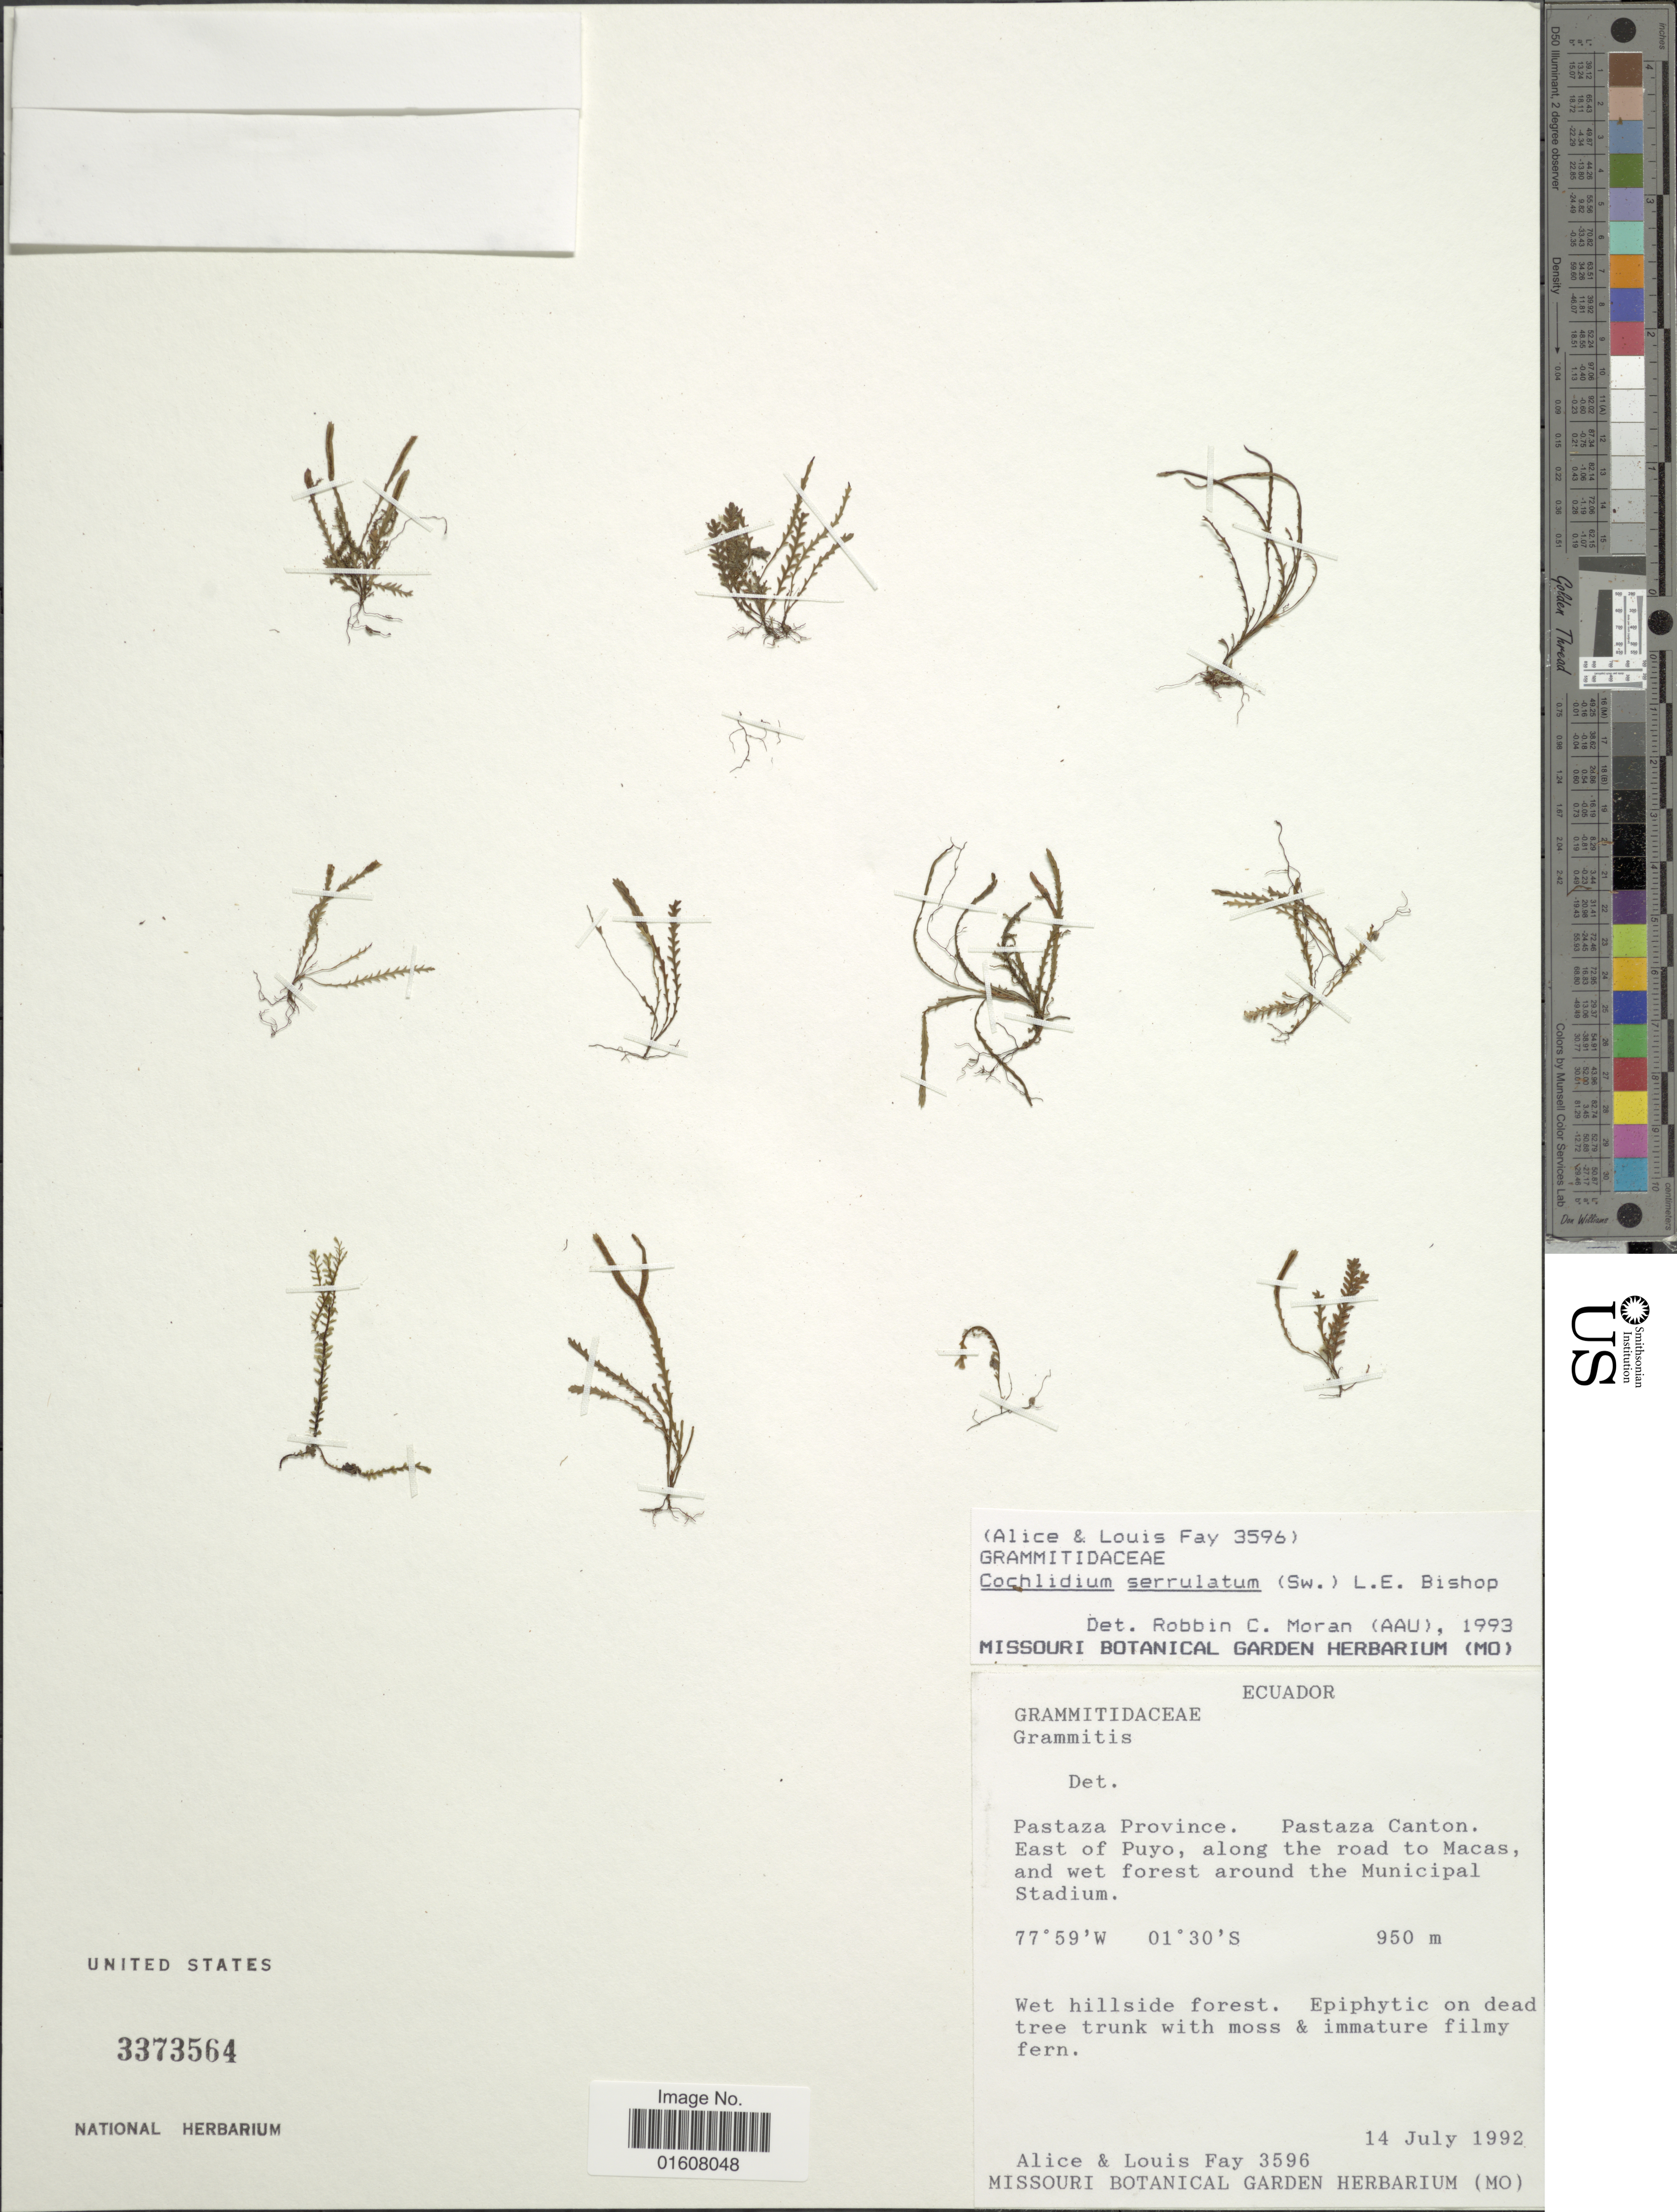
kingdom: Plantae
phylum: Tracheophyta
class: Polypodiopsida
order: Polypodiales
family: Polypodiaceae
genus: Cochlidium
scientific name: Cochlidium serrulatum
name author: (Sw.) L.E. Bishop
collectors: A. Fay & L. Fay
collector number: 3596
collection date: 1992-07-14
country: Ecuador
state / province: Pastaza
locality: Pastaza Canton. East of Puyo, along the road to Macas, and wet forest around the Municipal Stadium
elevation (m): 950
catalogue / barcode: US 3373564